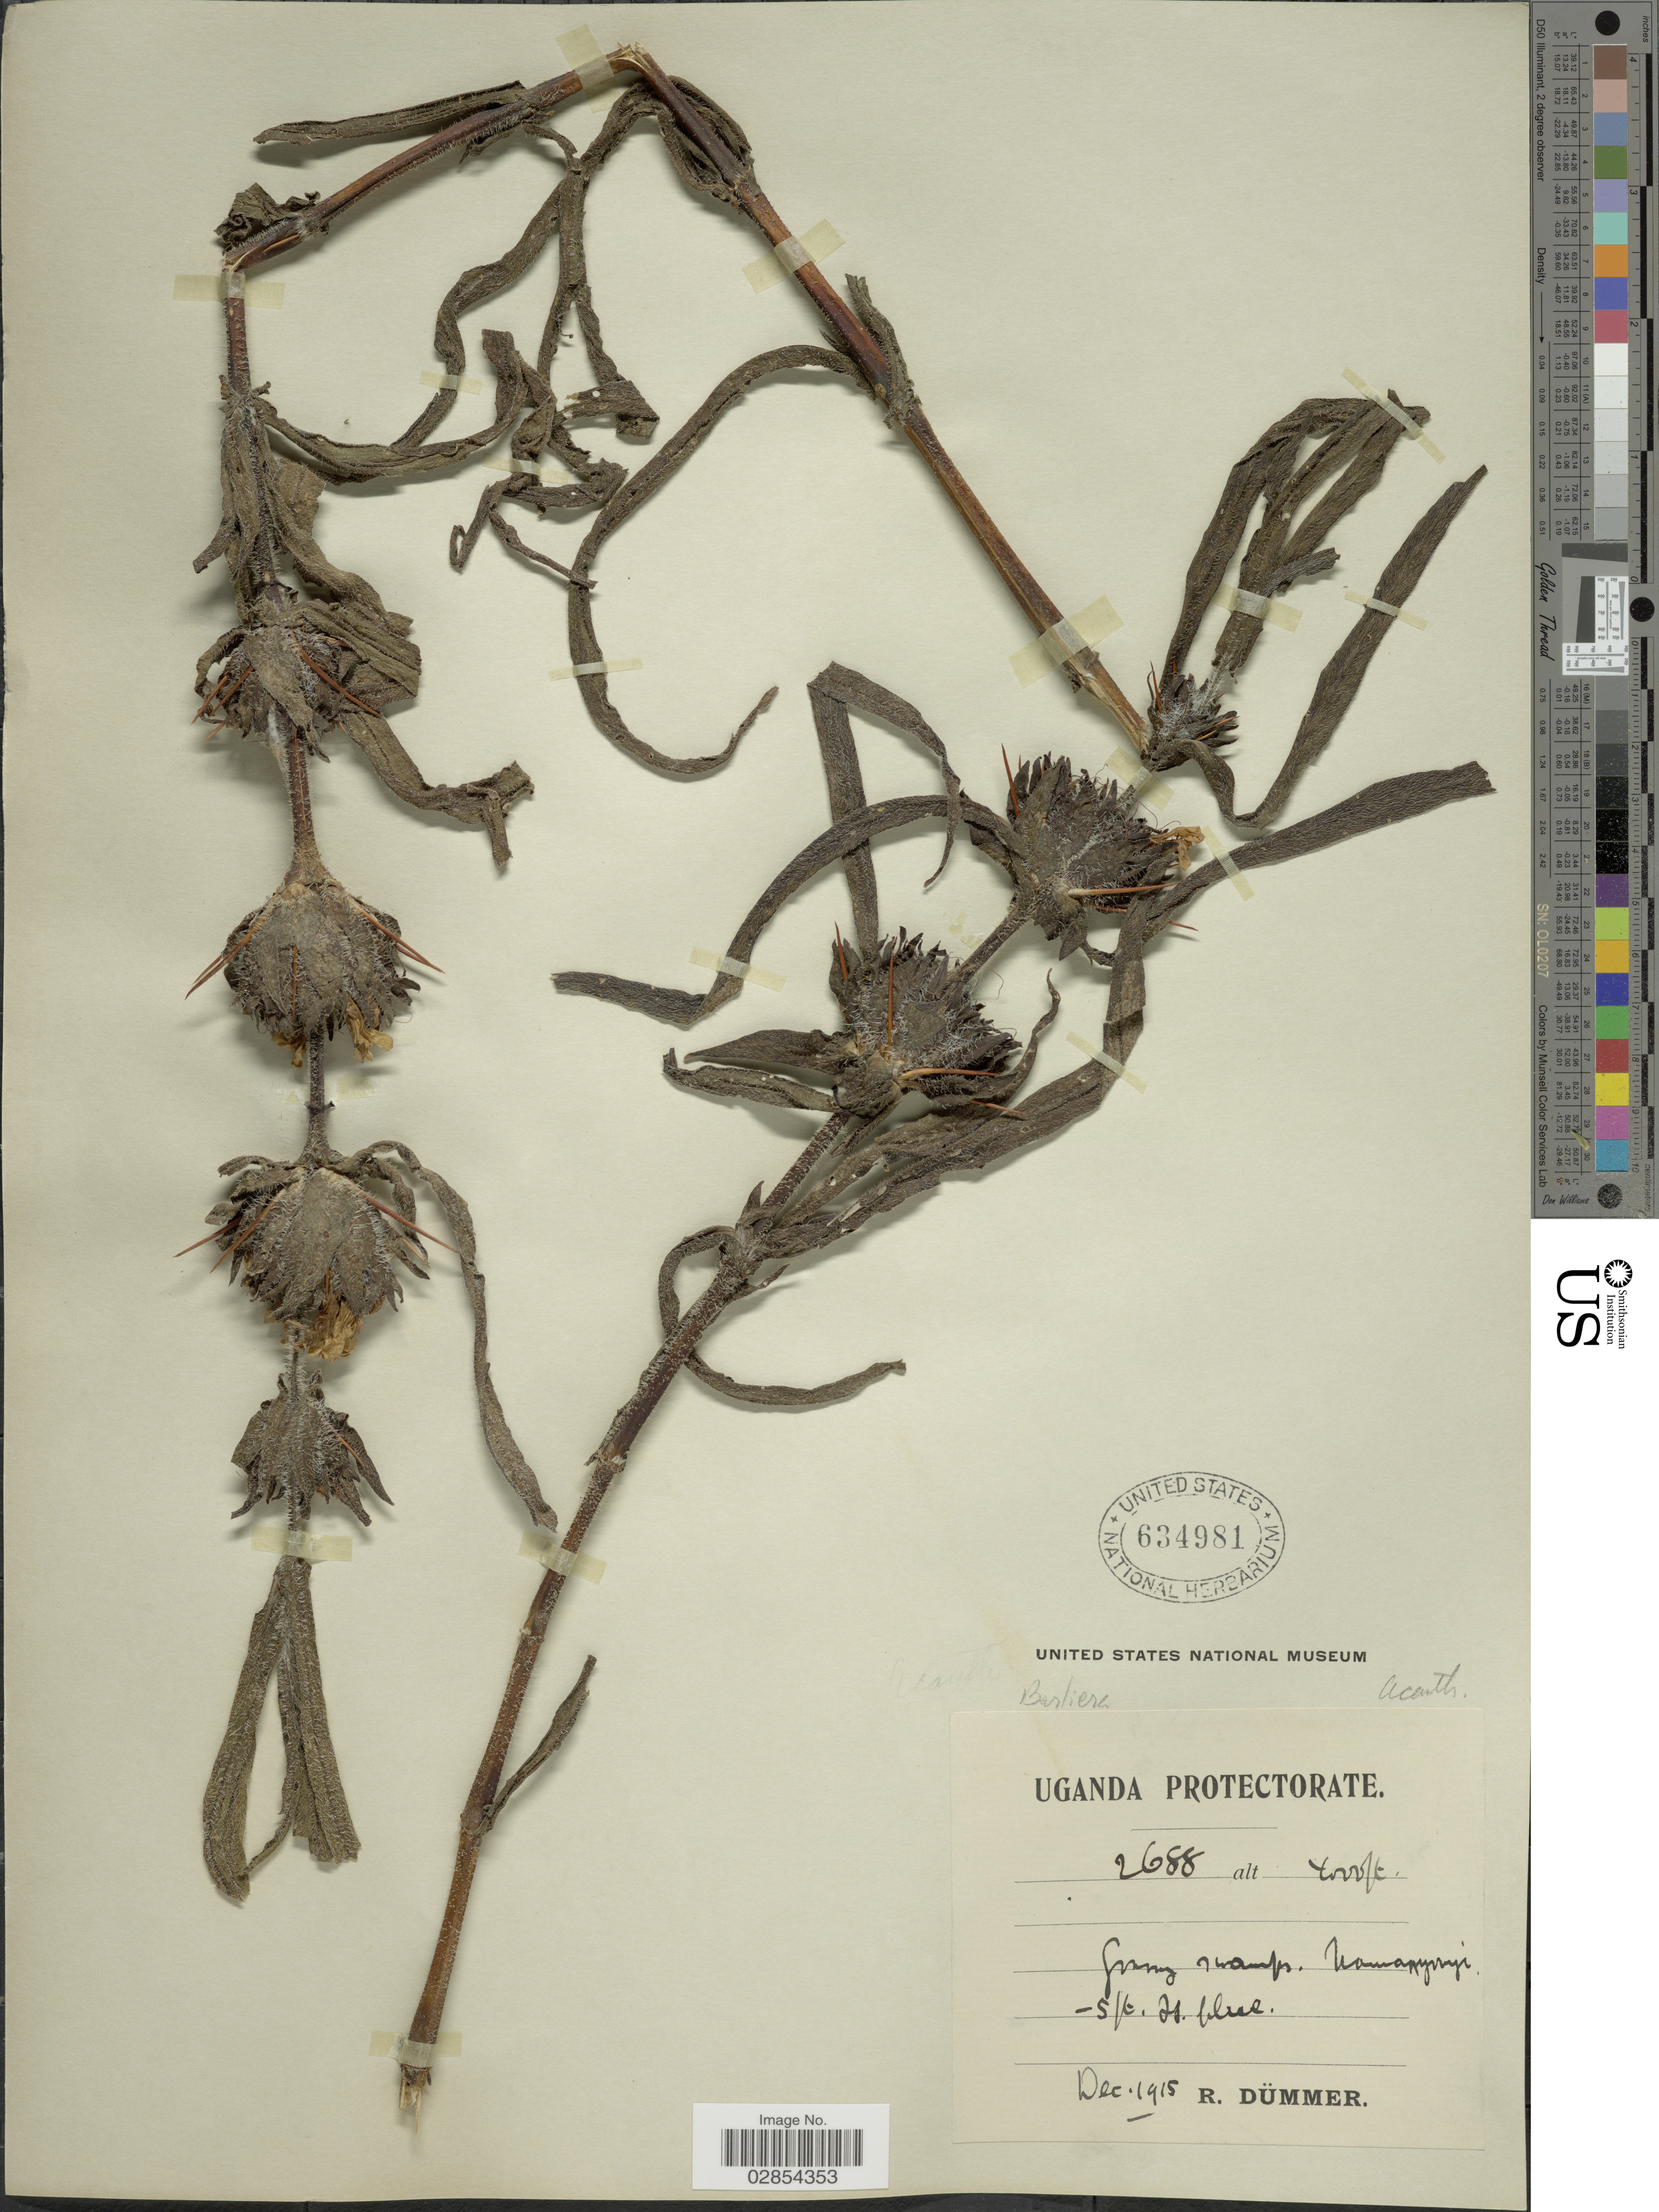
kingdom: Plantae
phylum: Tracheophyta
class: Magnoliopsida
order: Lamiales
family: Acanthaceae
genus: Asteracantha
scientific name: Asteracantha auriculata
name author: Nees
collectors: R. A. Dümmer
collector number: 2688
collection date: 1915-12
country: Uganda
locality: Uganda Protectorate. Namanyonyi.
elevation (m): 1219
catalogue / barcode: US 634981